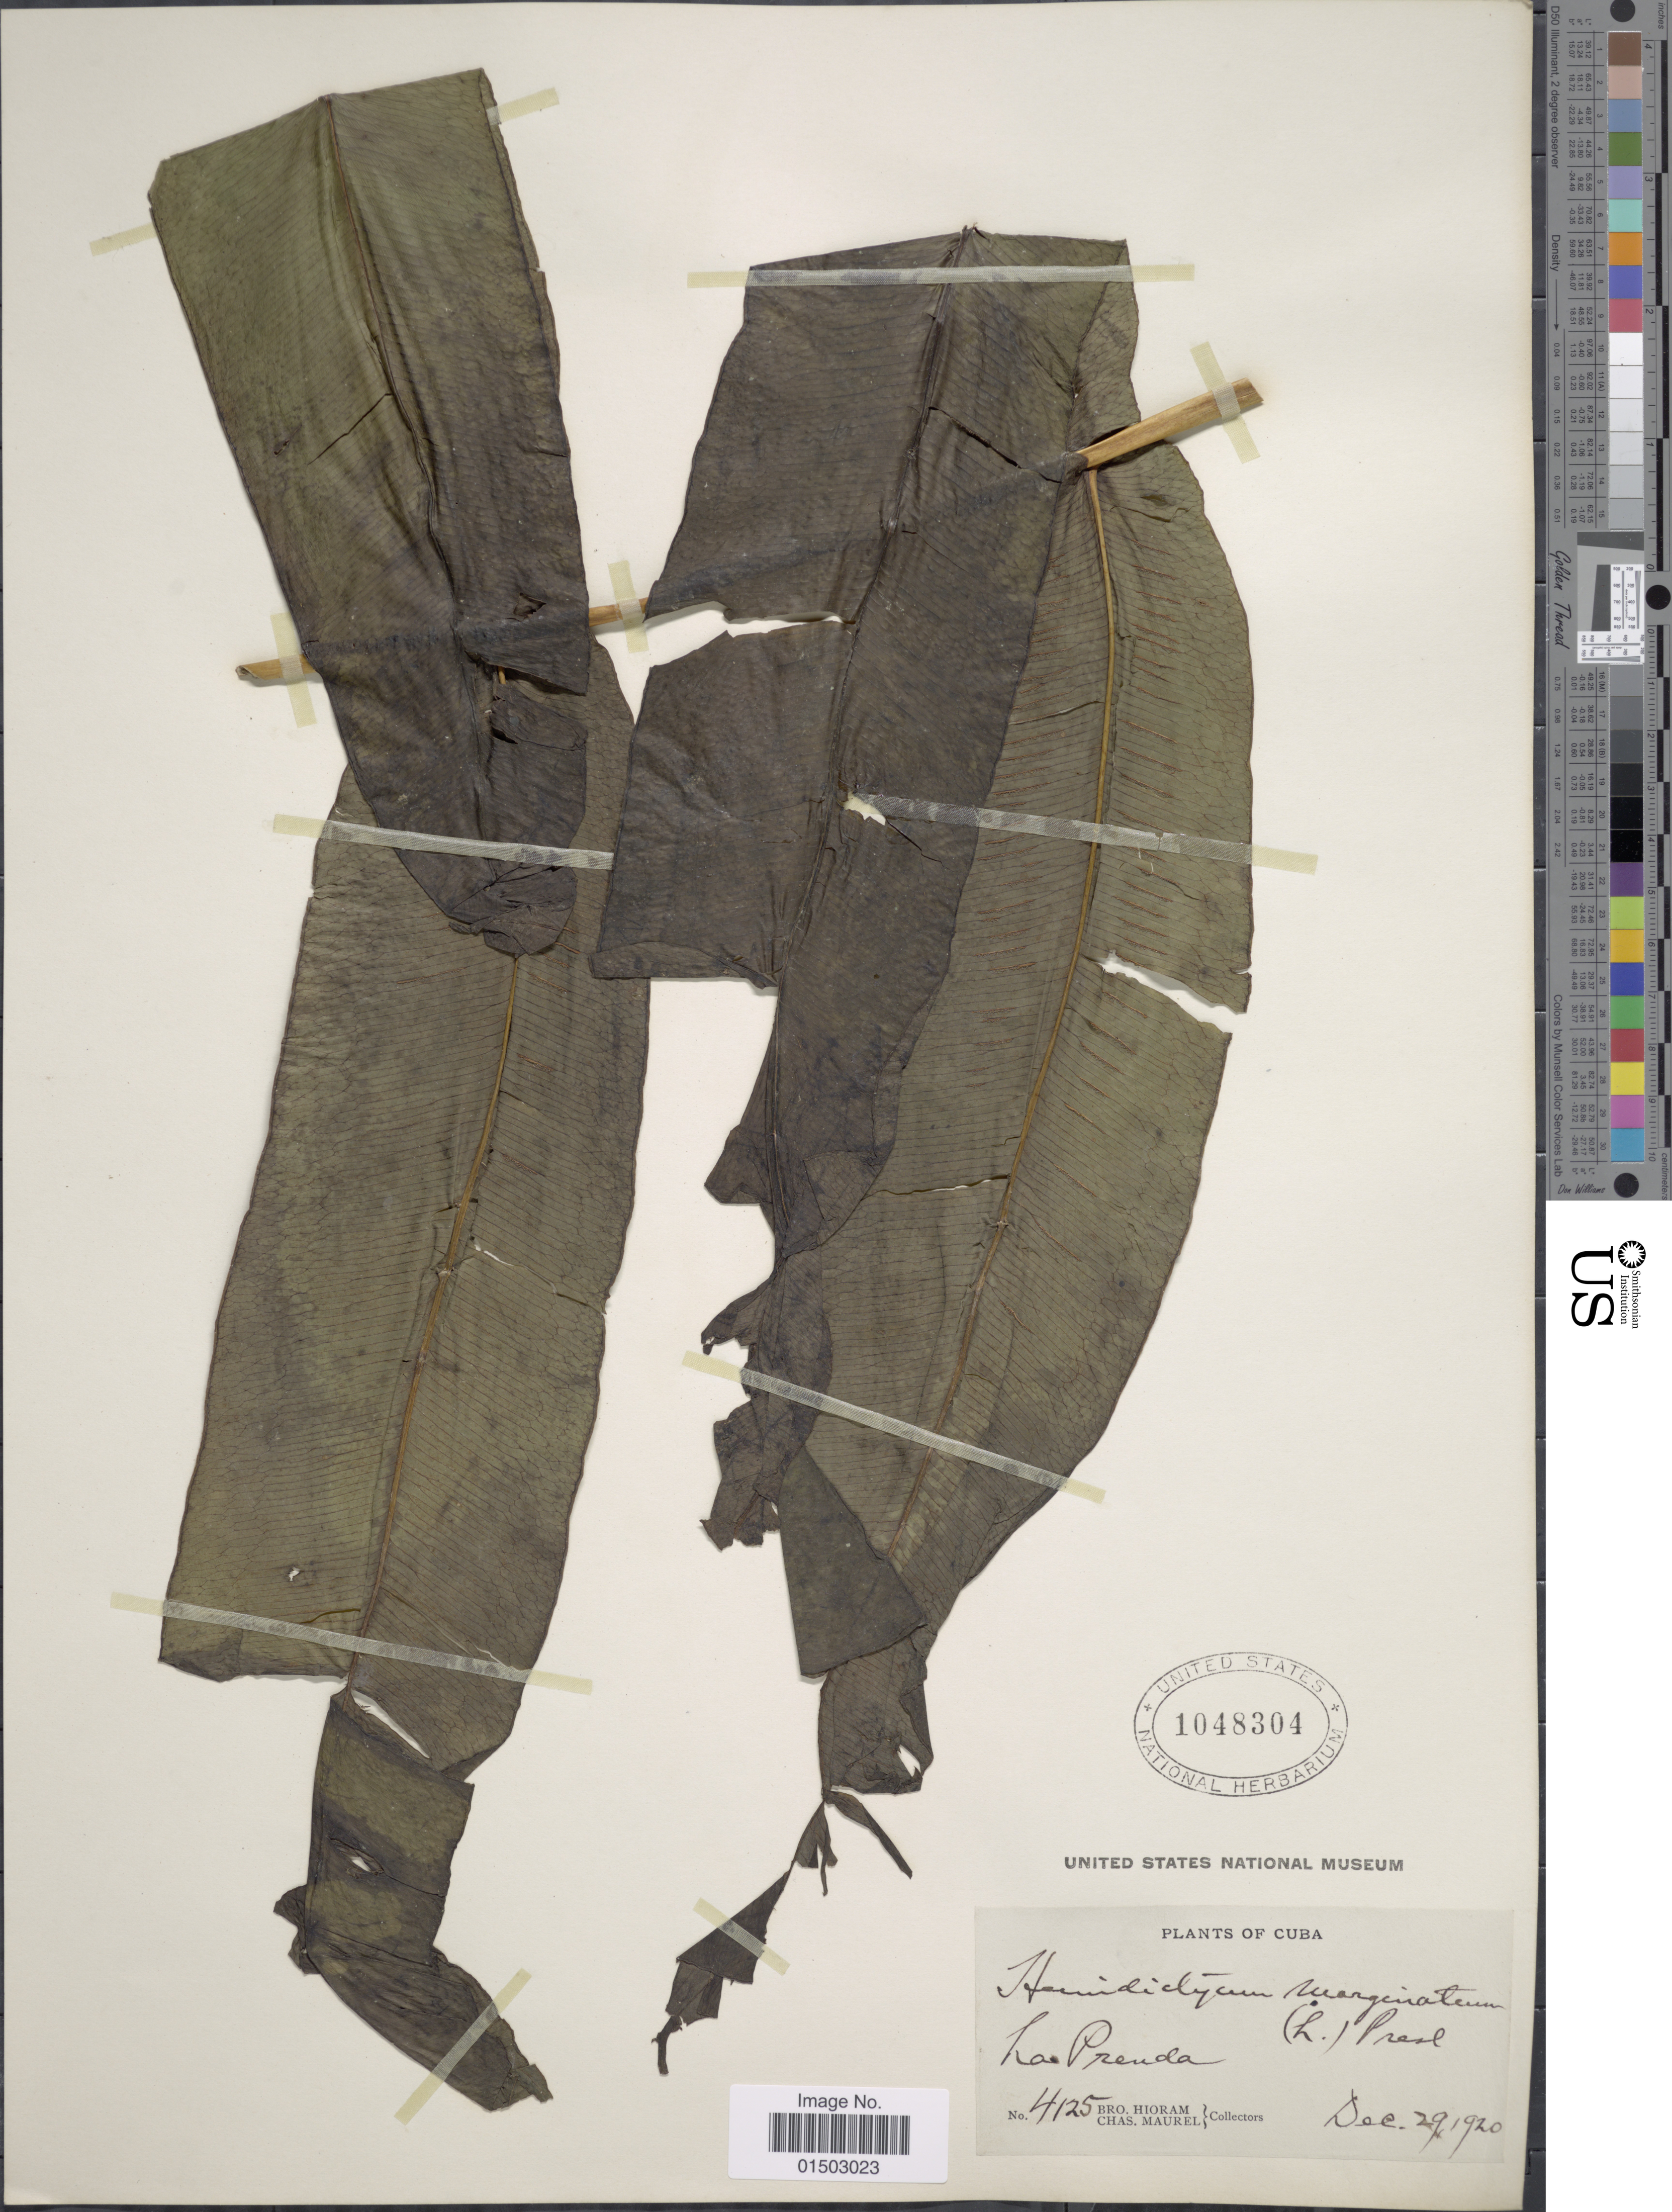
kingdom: Plantae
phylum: Tracheophyta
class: Polypodiopsida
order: Polypodiales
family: Hemidictyaceae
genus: Hemidictyum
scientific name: Hemidictyum marginatum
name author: (L.) C. Presl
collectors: Bro. Hioram & C. Maurel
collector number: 4125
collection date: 1920-12-29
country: Cuba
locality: La Prenda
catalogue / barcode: US 1048304